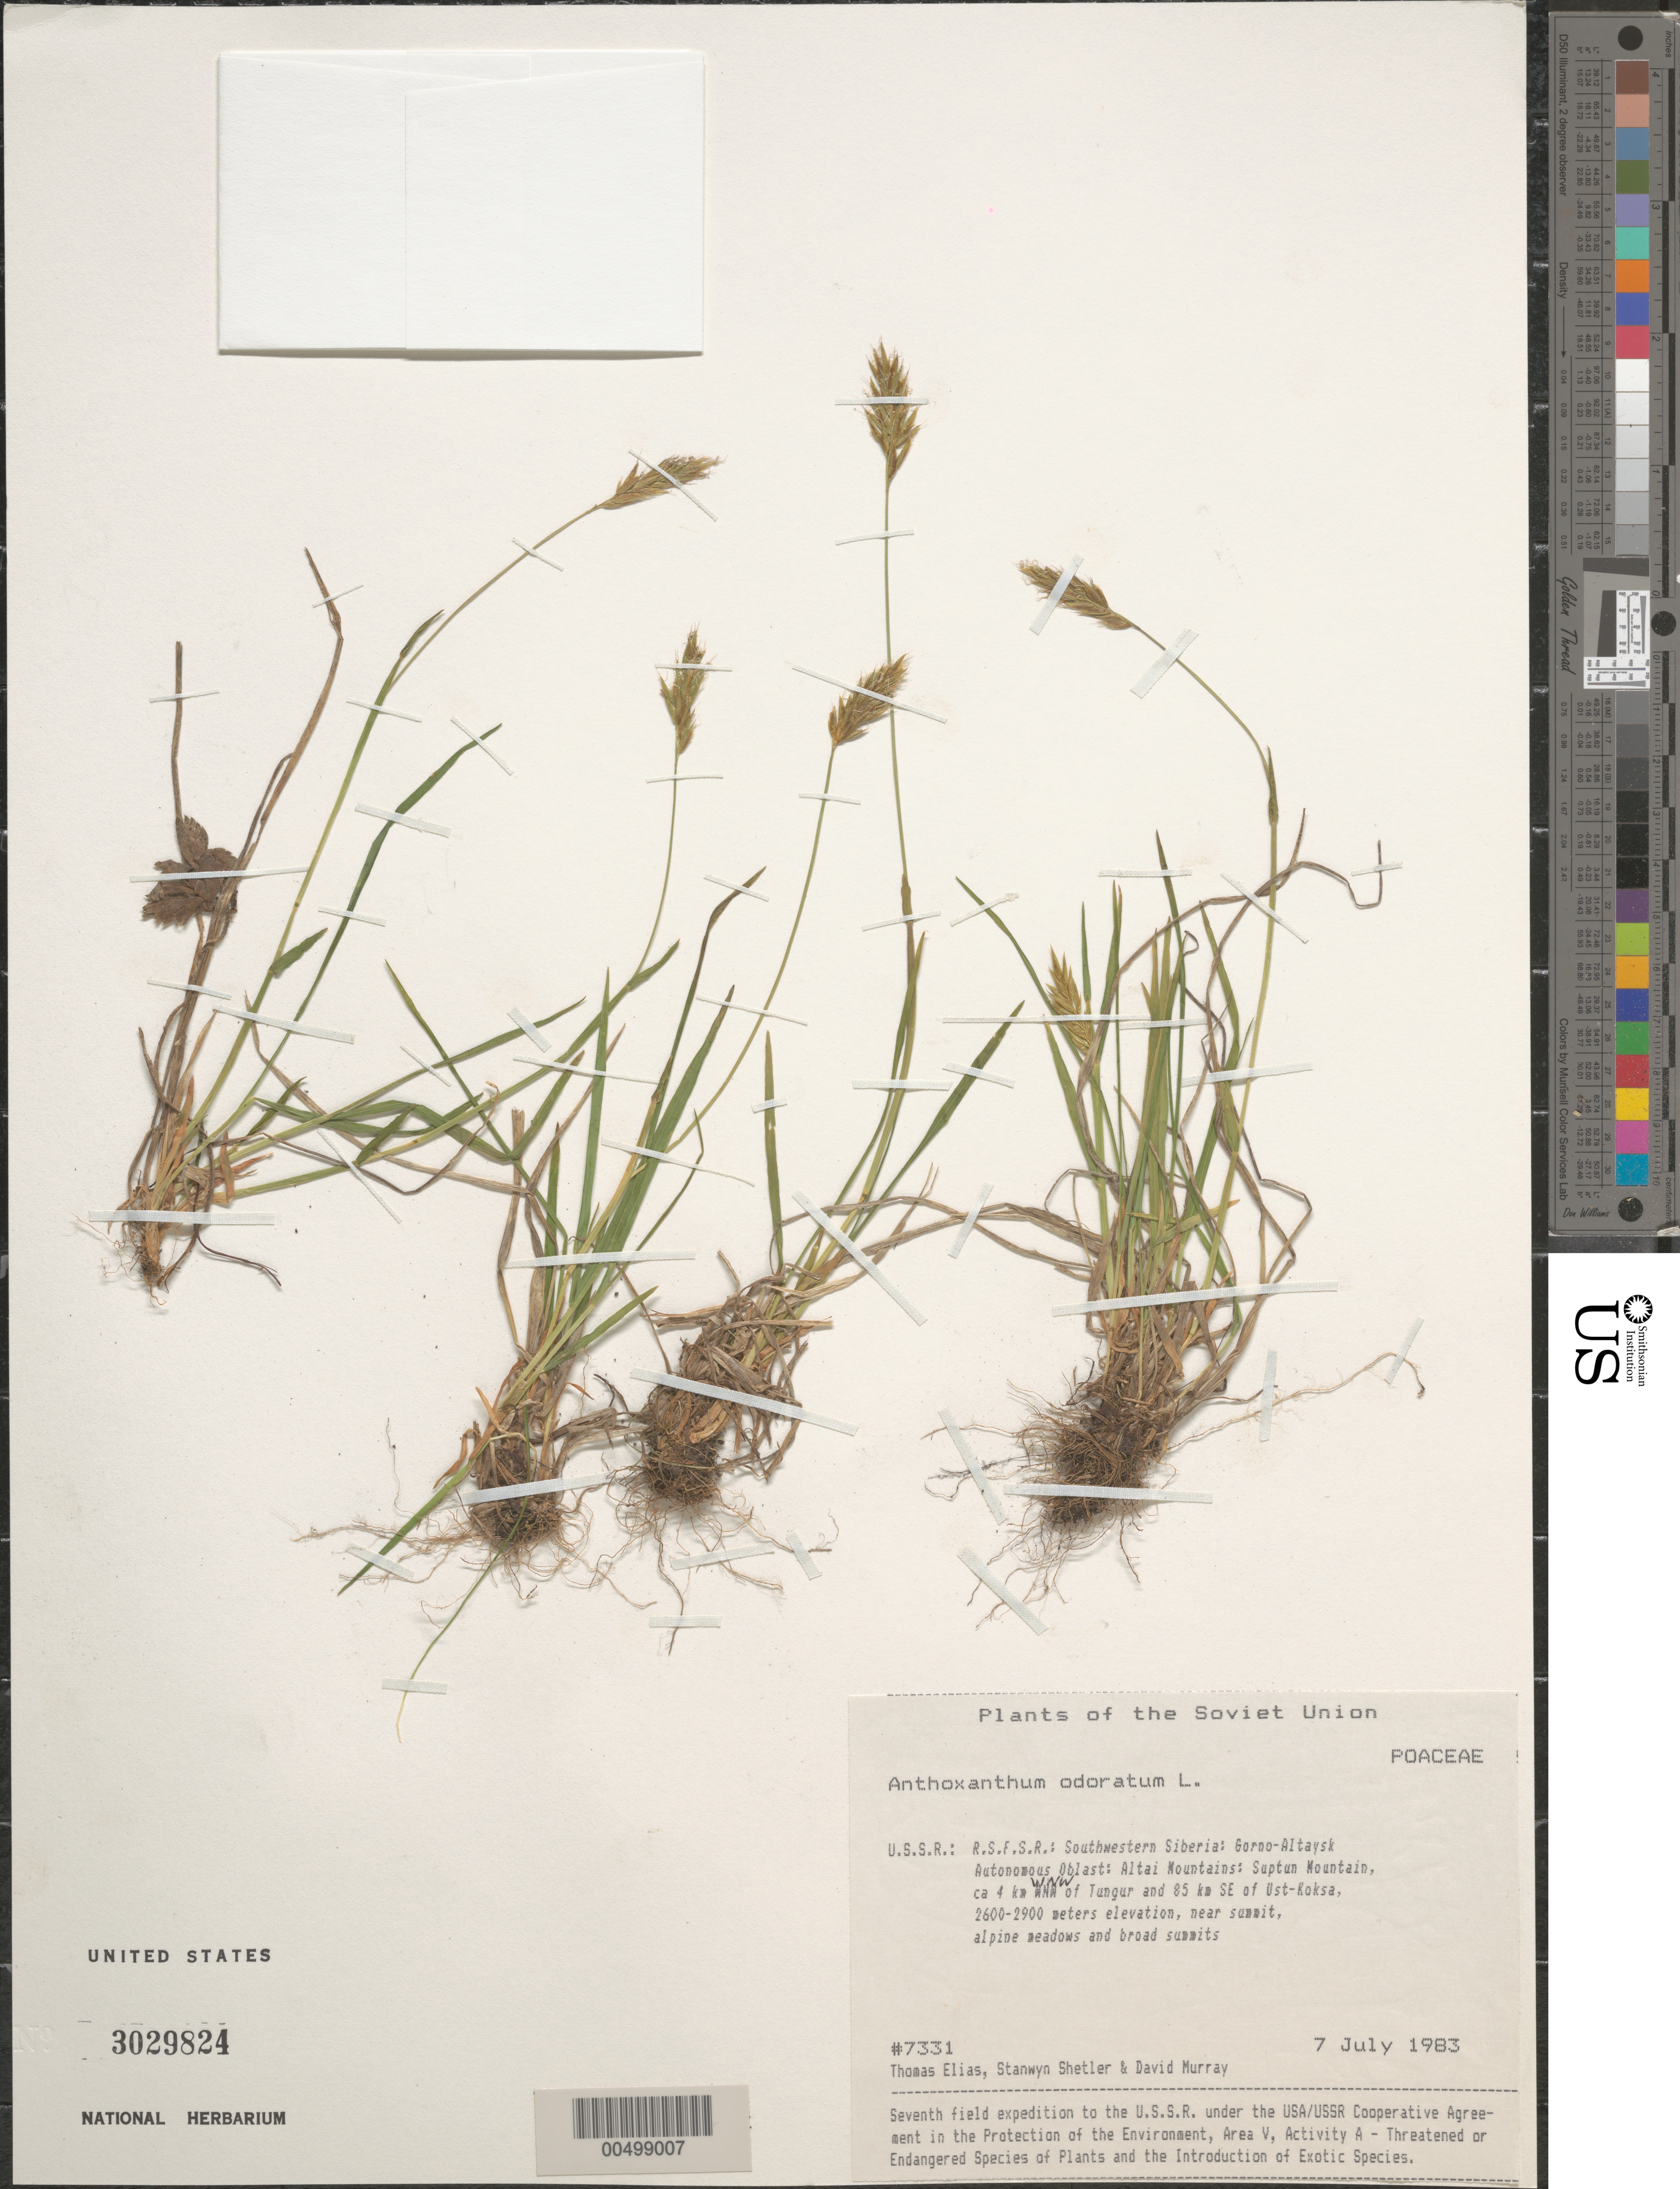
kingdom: Plantae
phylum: Tracheophyta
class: Liliopsida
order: Poales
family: Poaceae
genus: Anthoxanthum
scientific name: Anthoxanthum odoratum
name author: L.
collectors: T. Elias, S. Shetler & D. F. Murray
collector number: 7331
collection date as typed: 07 Jul 1983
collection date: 1983-07-07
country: Russian Federation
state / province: Altai Republic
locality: Altai Mountains, Suptun Mountain, ca. 4 km WNW of Tungur and 85 km SE of Ust-Koksa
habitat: near summit; alpine meadows and broad summits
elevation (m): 2600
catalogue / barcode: US 3029824